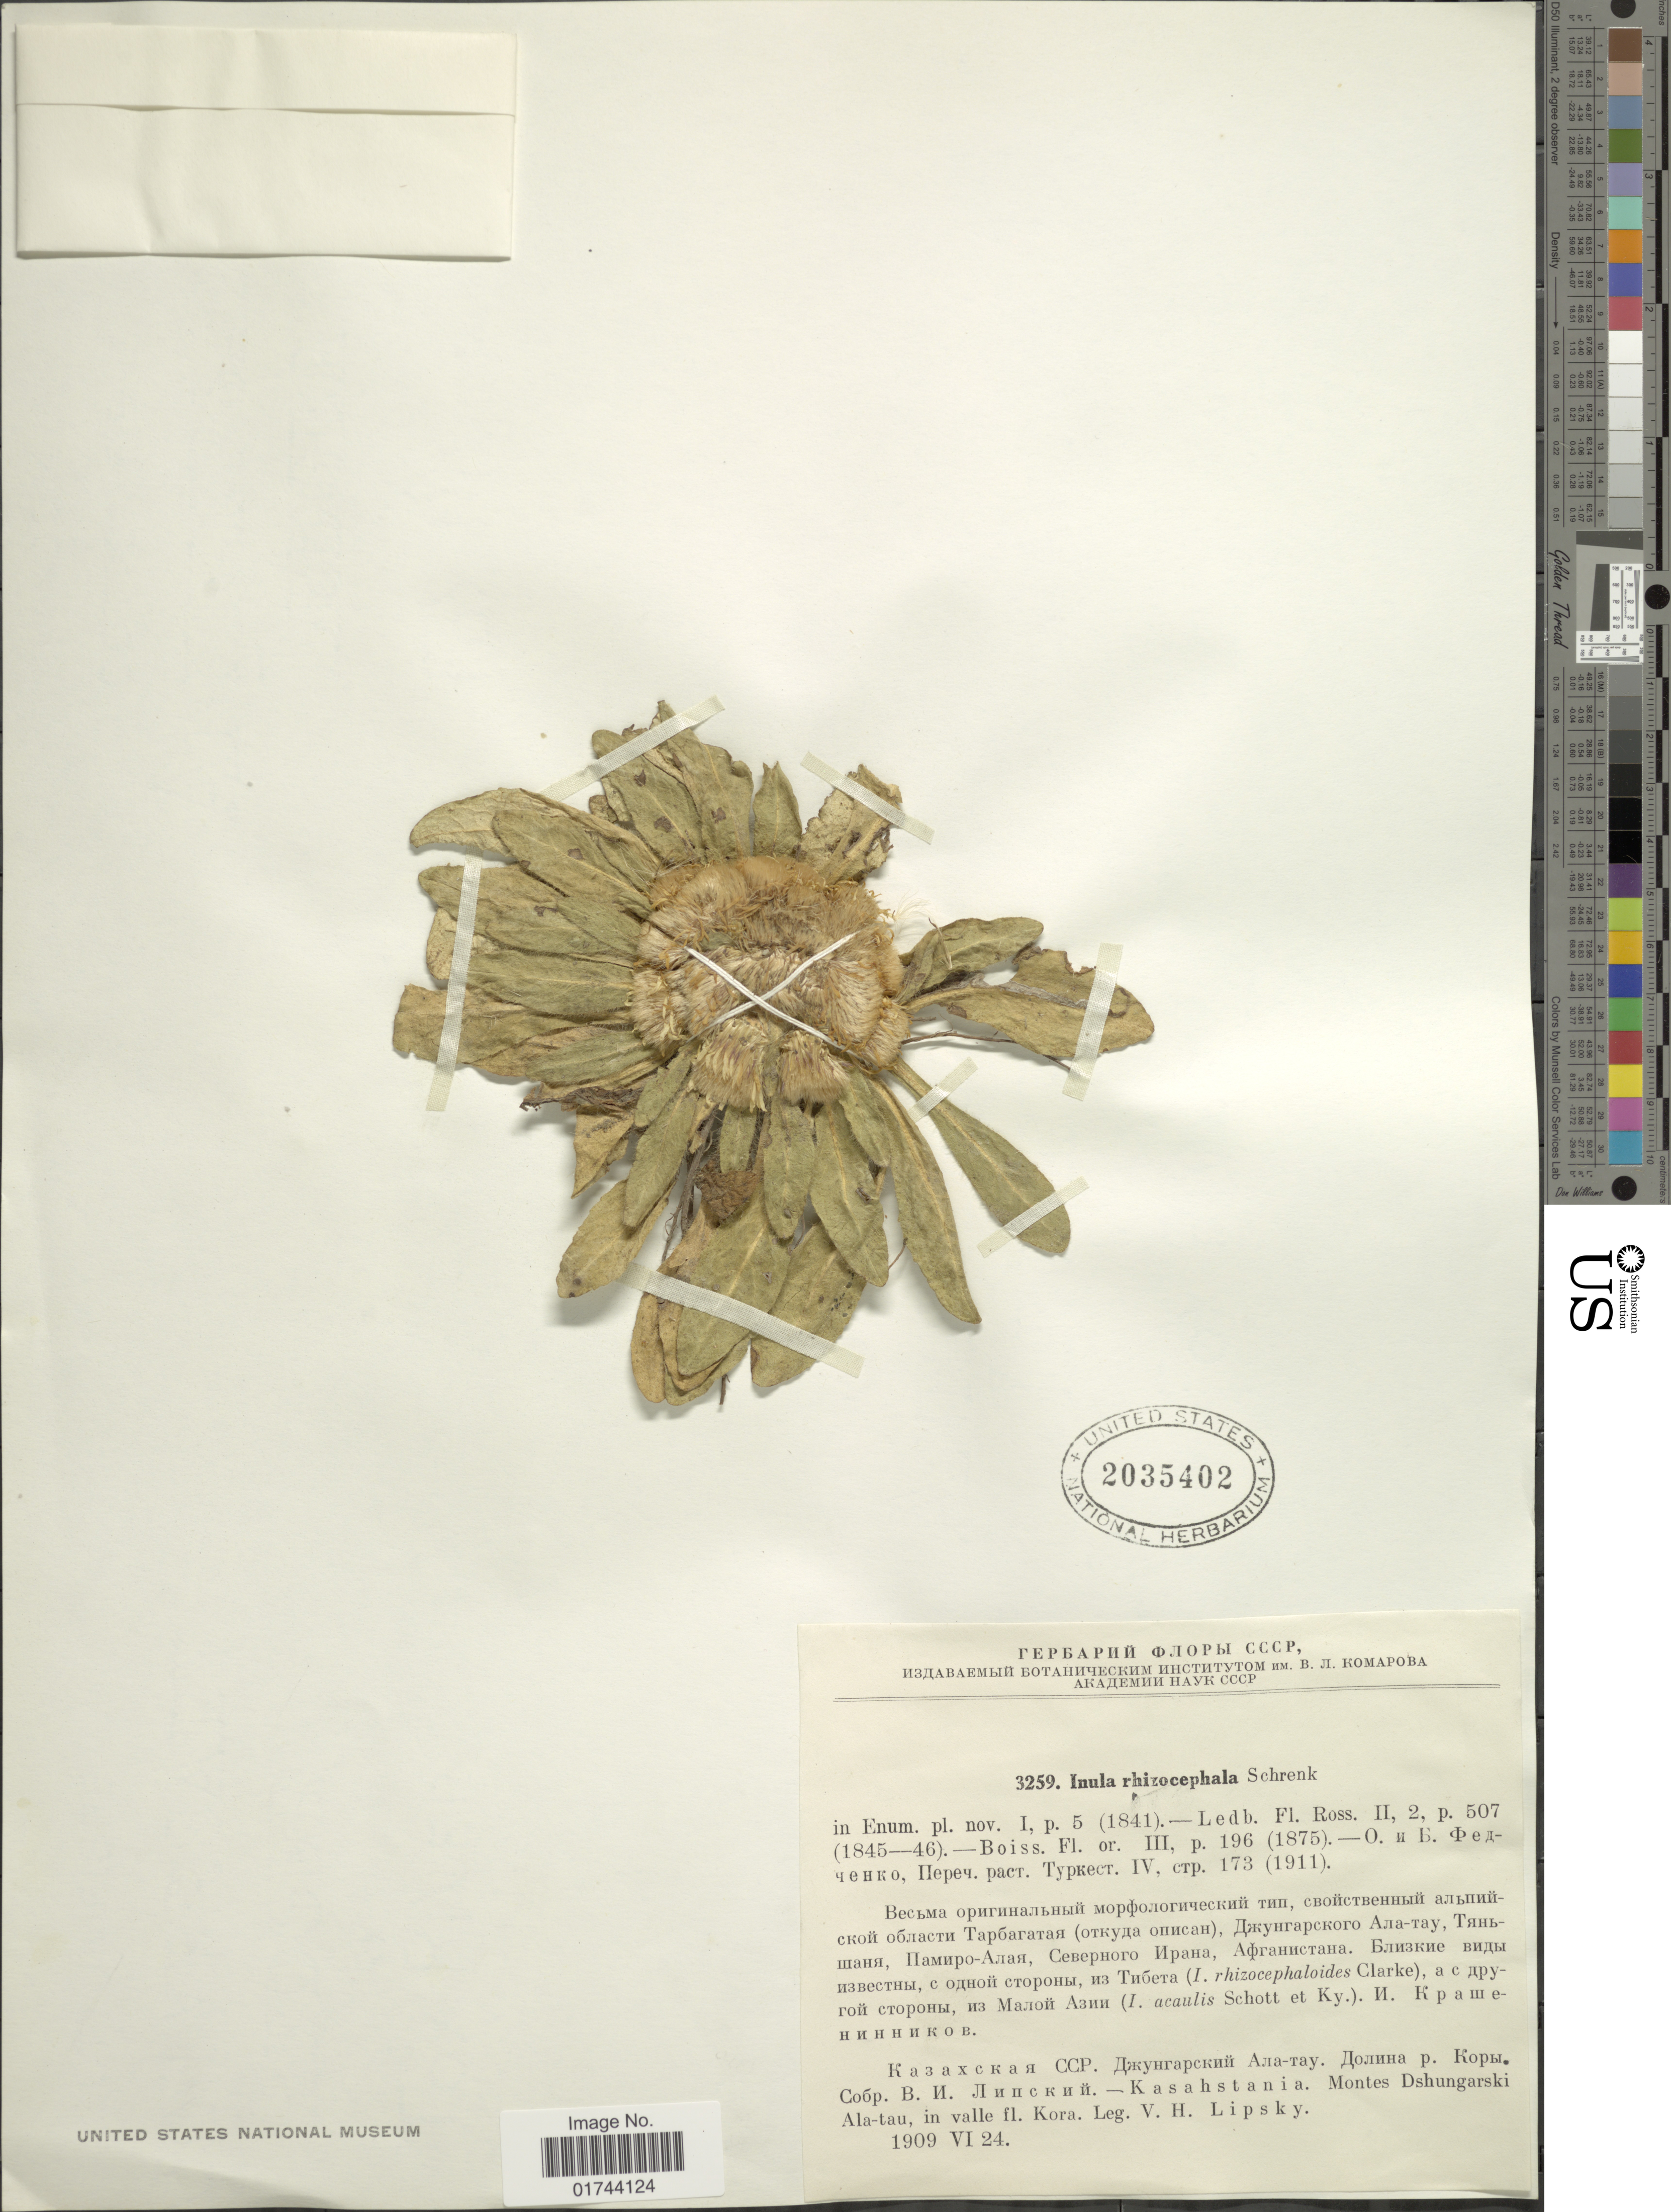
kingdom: Plantae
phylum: Tracheophyta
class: Magnoliopsida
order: Asterales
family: Asteraceae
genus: Inula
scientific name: Inula rhizocephala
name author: Schrenk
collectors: V. Lipsky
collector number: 3259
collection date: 1909-06-24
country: Kazakhstan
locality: Kasahstania, Montes Dshungarski Ala-tau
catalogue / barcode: US 2035402